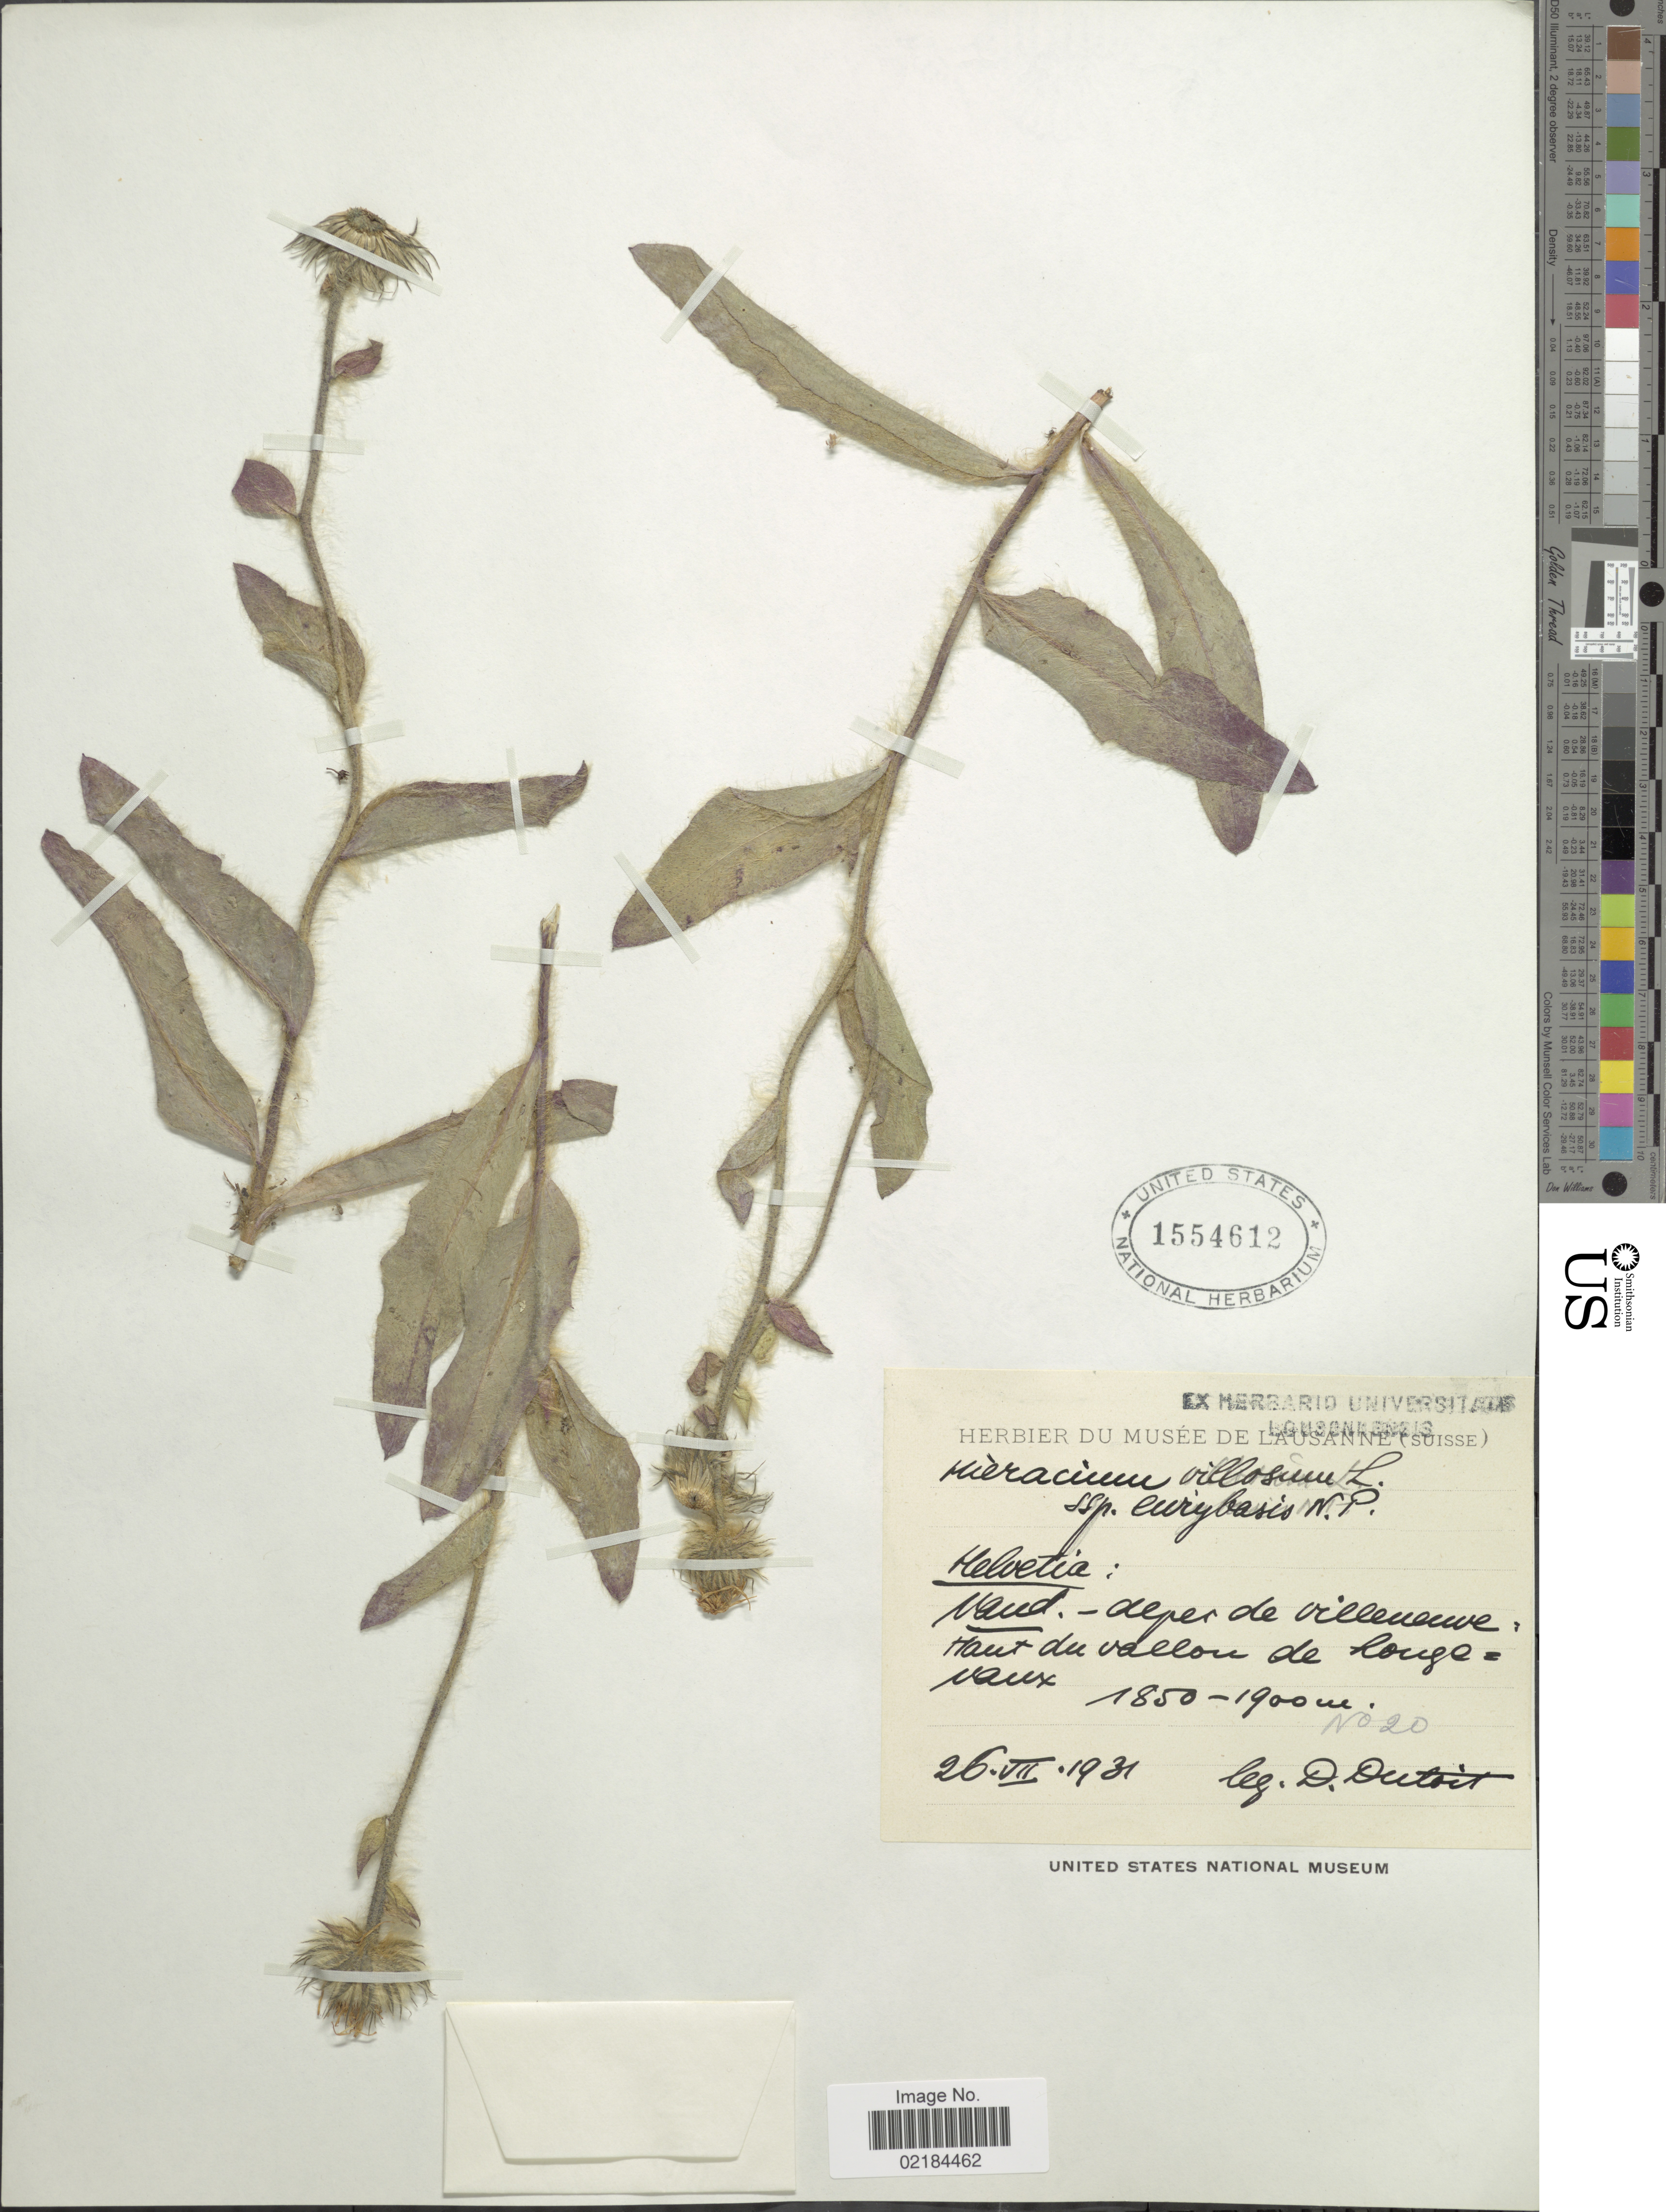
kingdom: Plantae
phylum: Tracheophyta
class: Magnoliopsida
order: Asterales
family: Asteraceae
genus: Hieracium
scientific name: Hieracium villosum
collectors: E. Dutoit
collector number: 20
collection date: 1931-07-26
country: Switzerland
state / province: Vaud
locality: Helvetia: Vaud, alps de villenueve Haut du vallon de Longevaux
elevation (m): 1850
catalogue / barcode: US 1554612